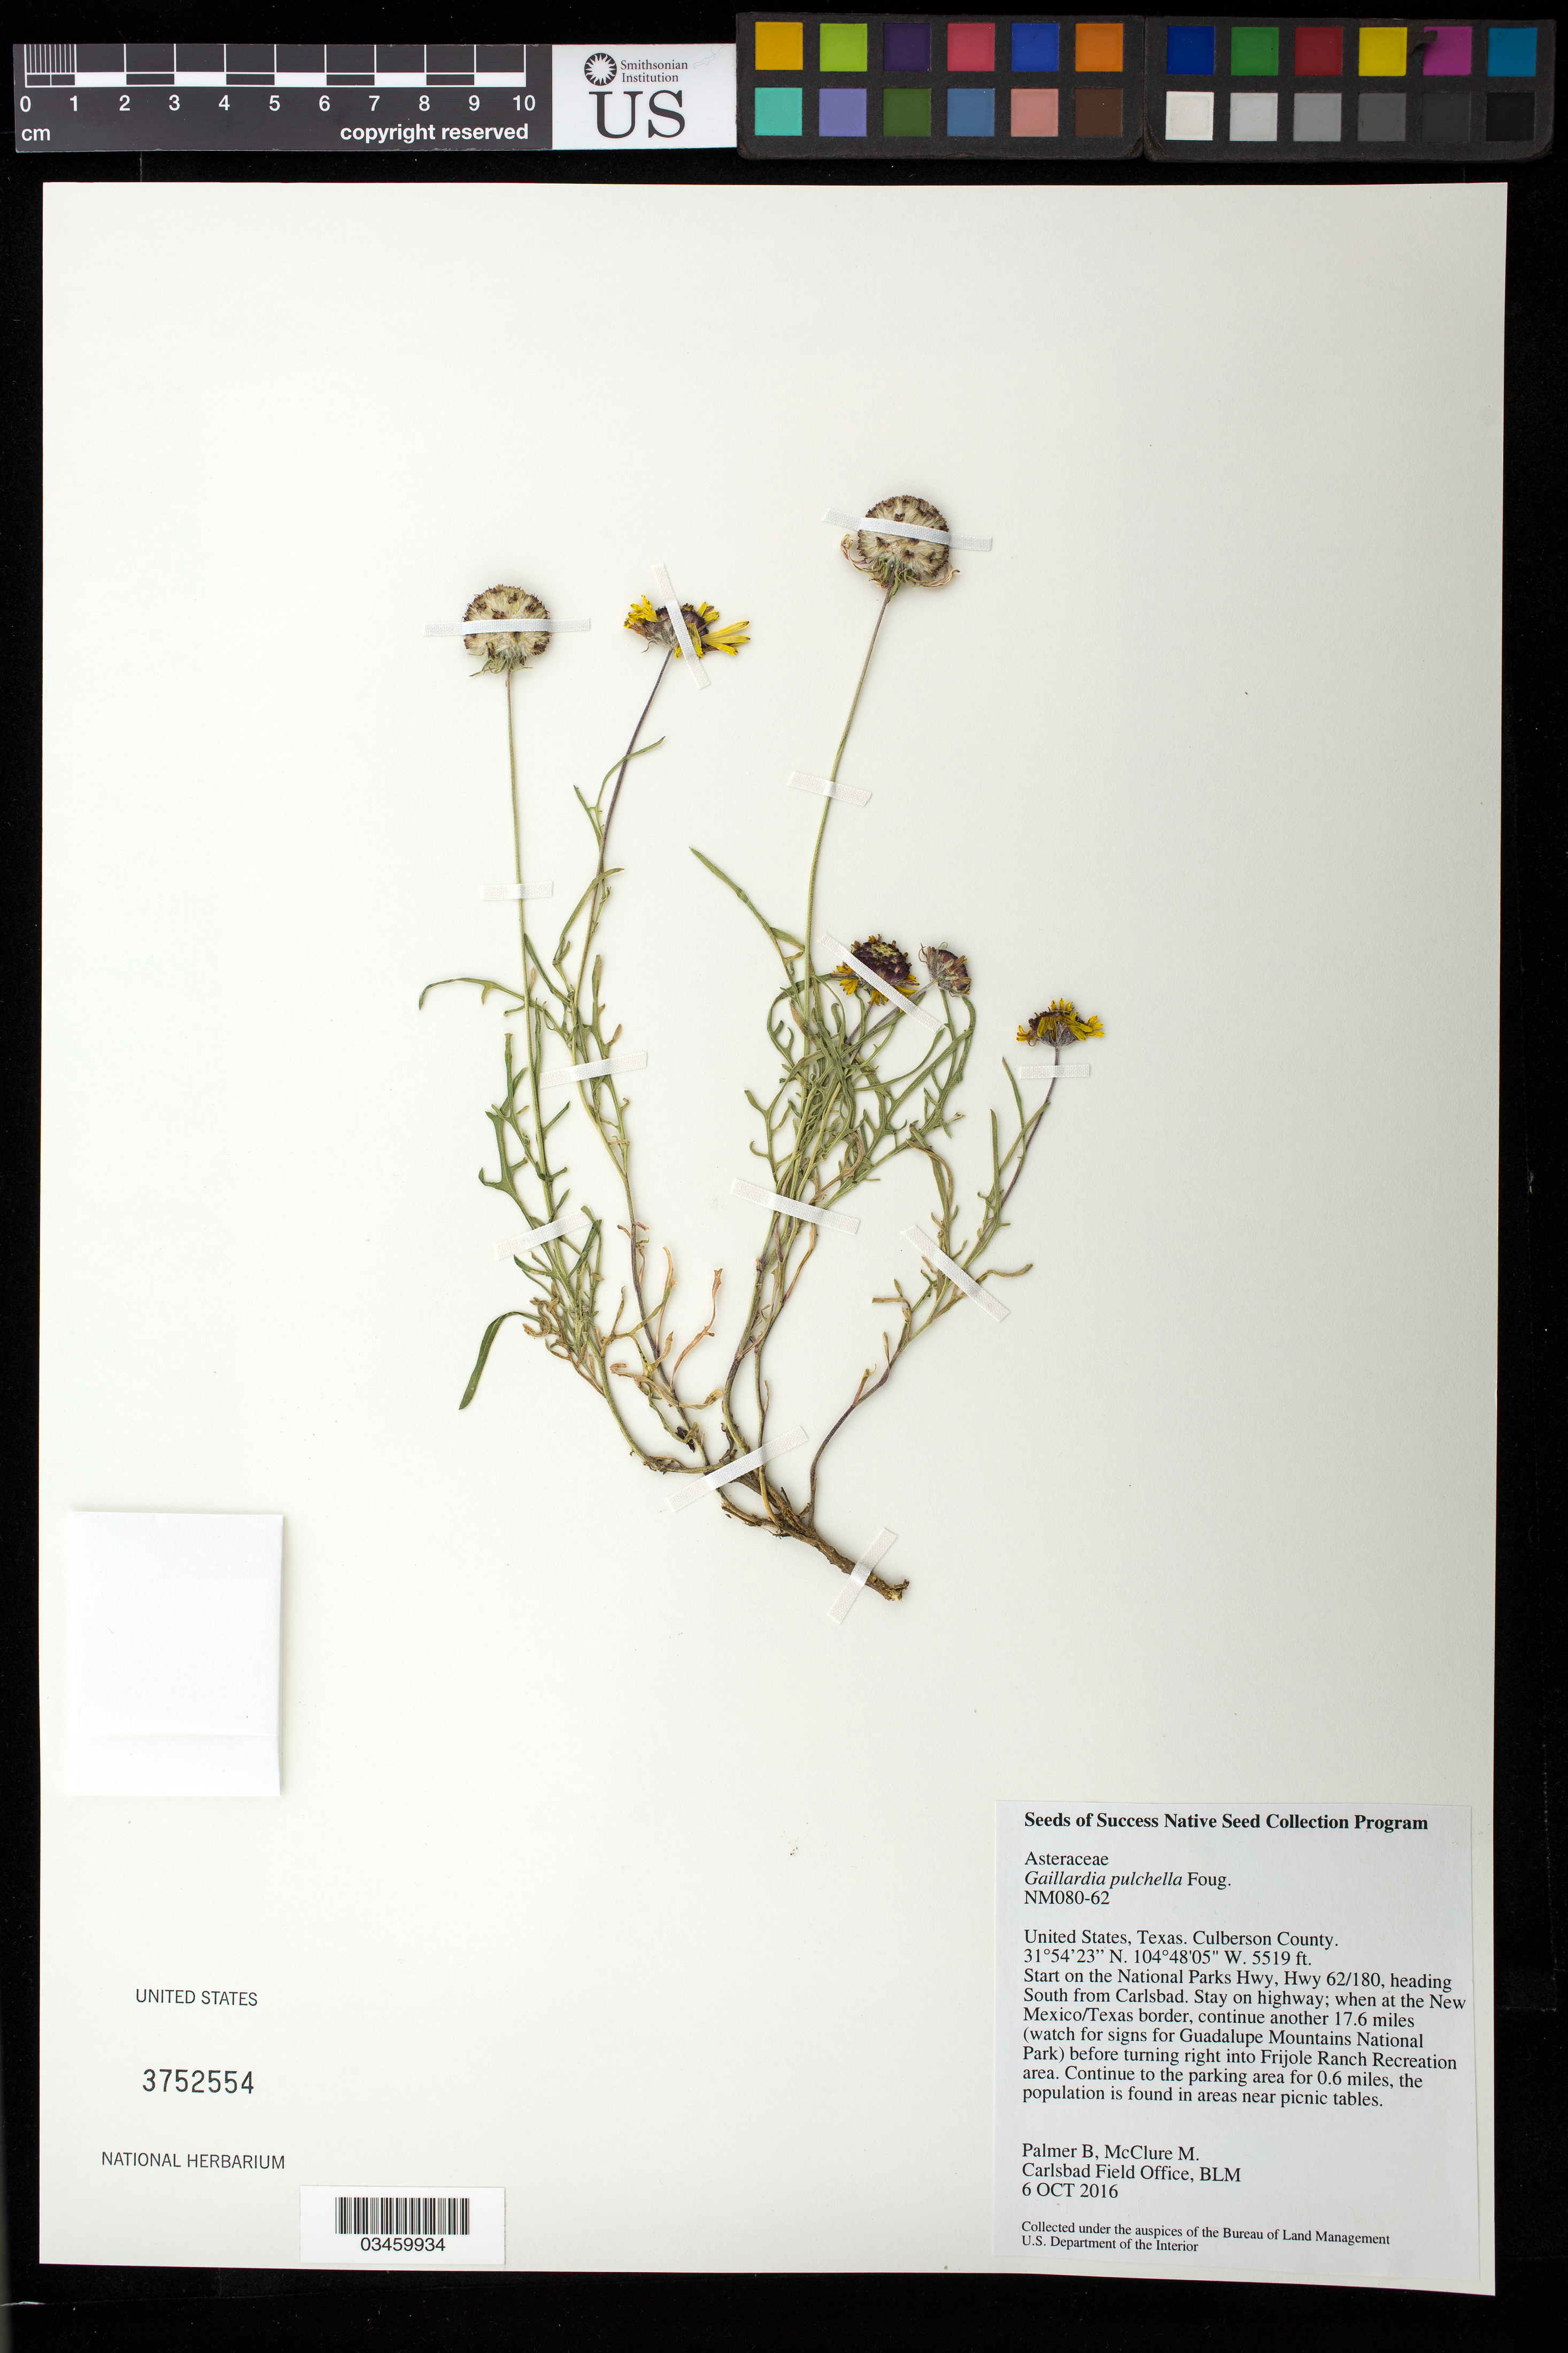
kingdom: Plantae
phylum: Tracheophyta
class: Magnoliopsida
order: Asterales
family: Asteraceae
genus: Gaillardia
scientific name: Gaillardia pulchella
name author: Foug.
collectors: B. Palmer & M. McClure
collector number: NM080-62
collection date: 2016-10-06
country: United States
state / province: Texas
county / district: Culberson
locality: Guadalupe Mountains National Park, Frijole Ranch Recreation Area.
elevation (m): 1682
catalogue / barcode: US 3752554